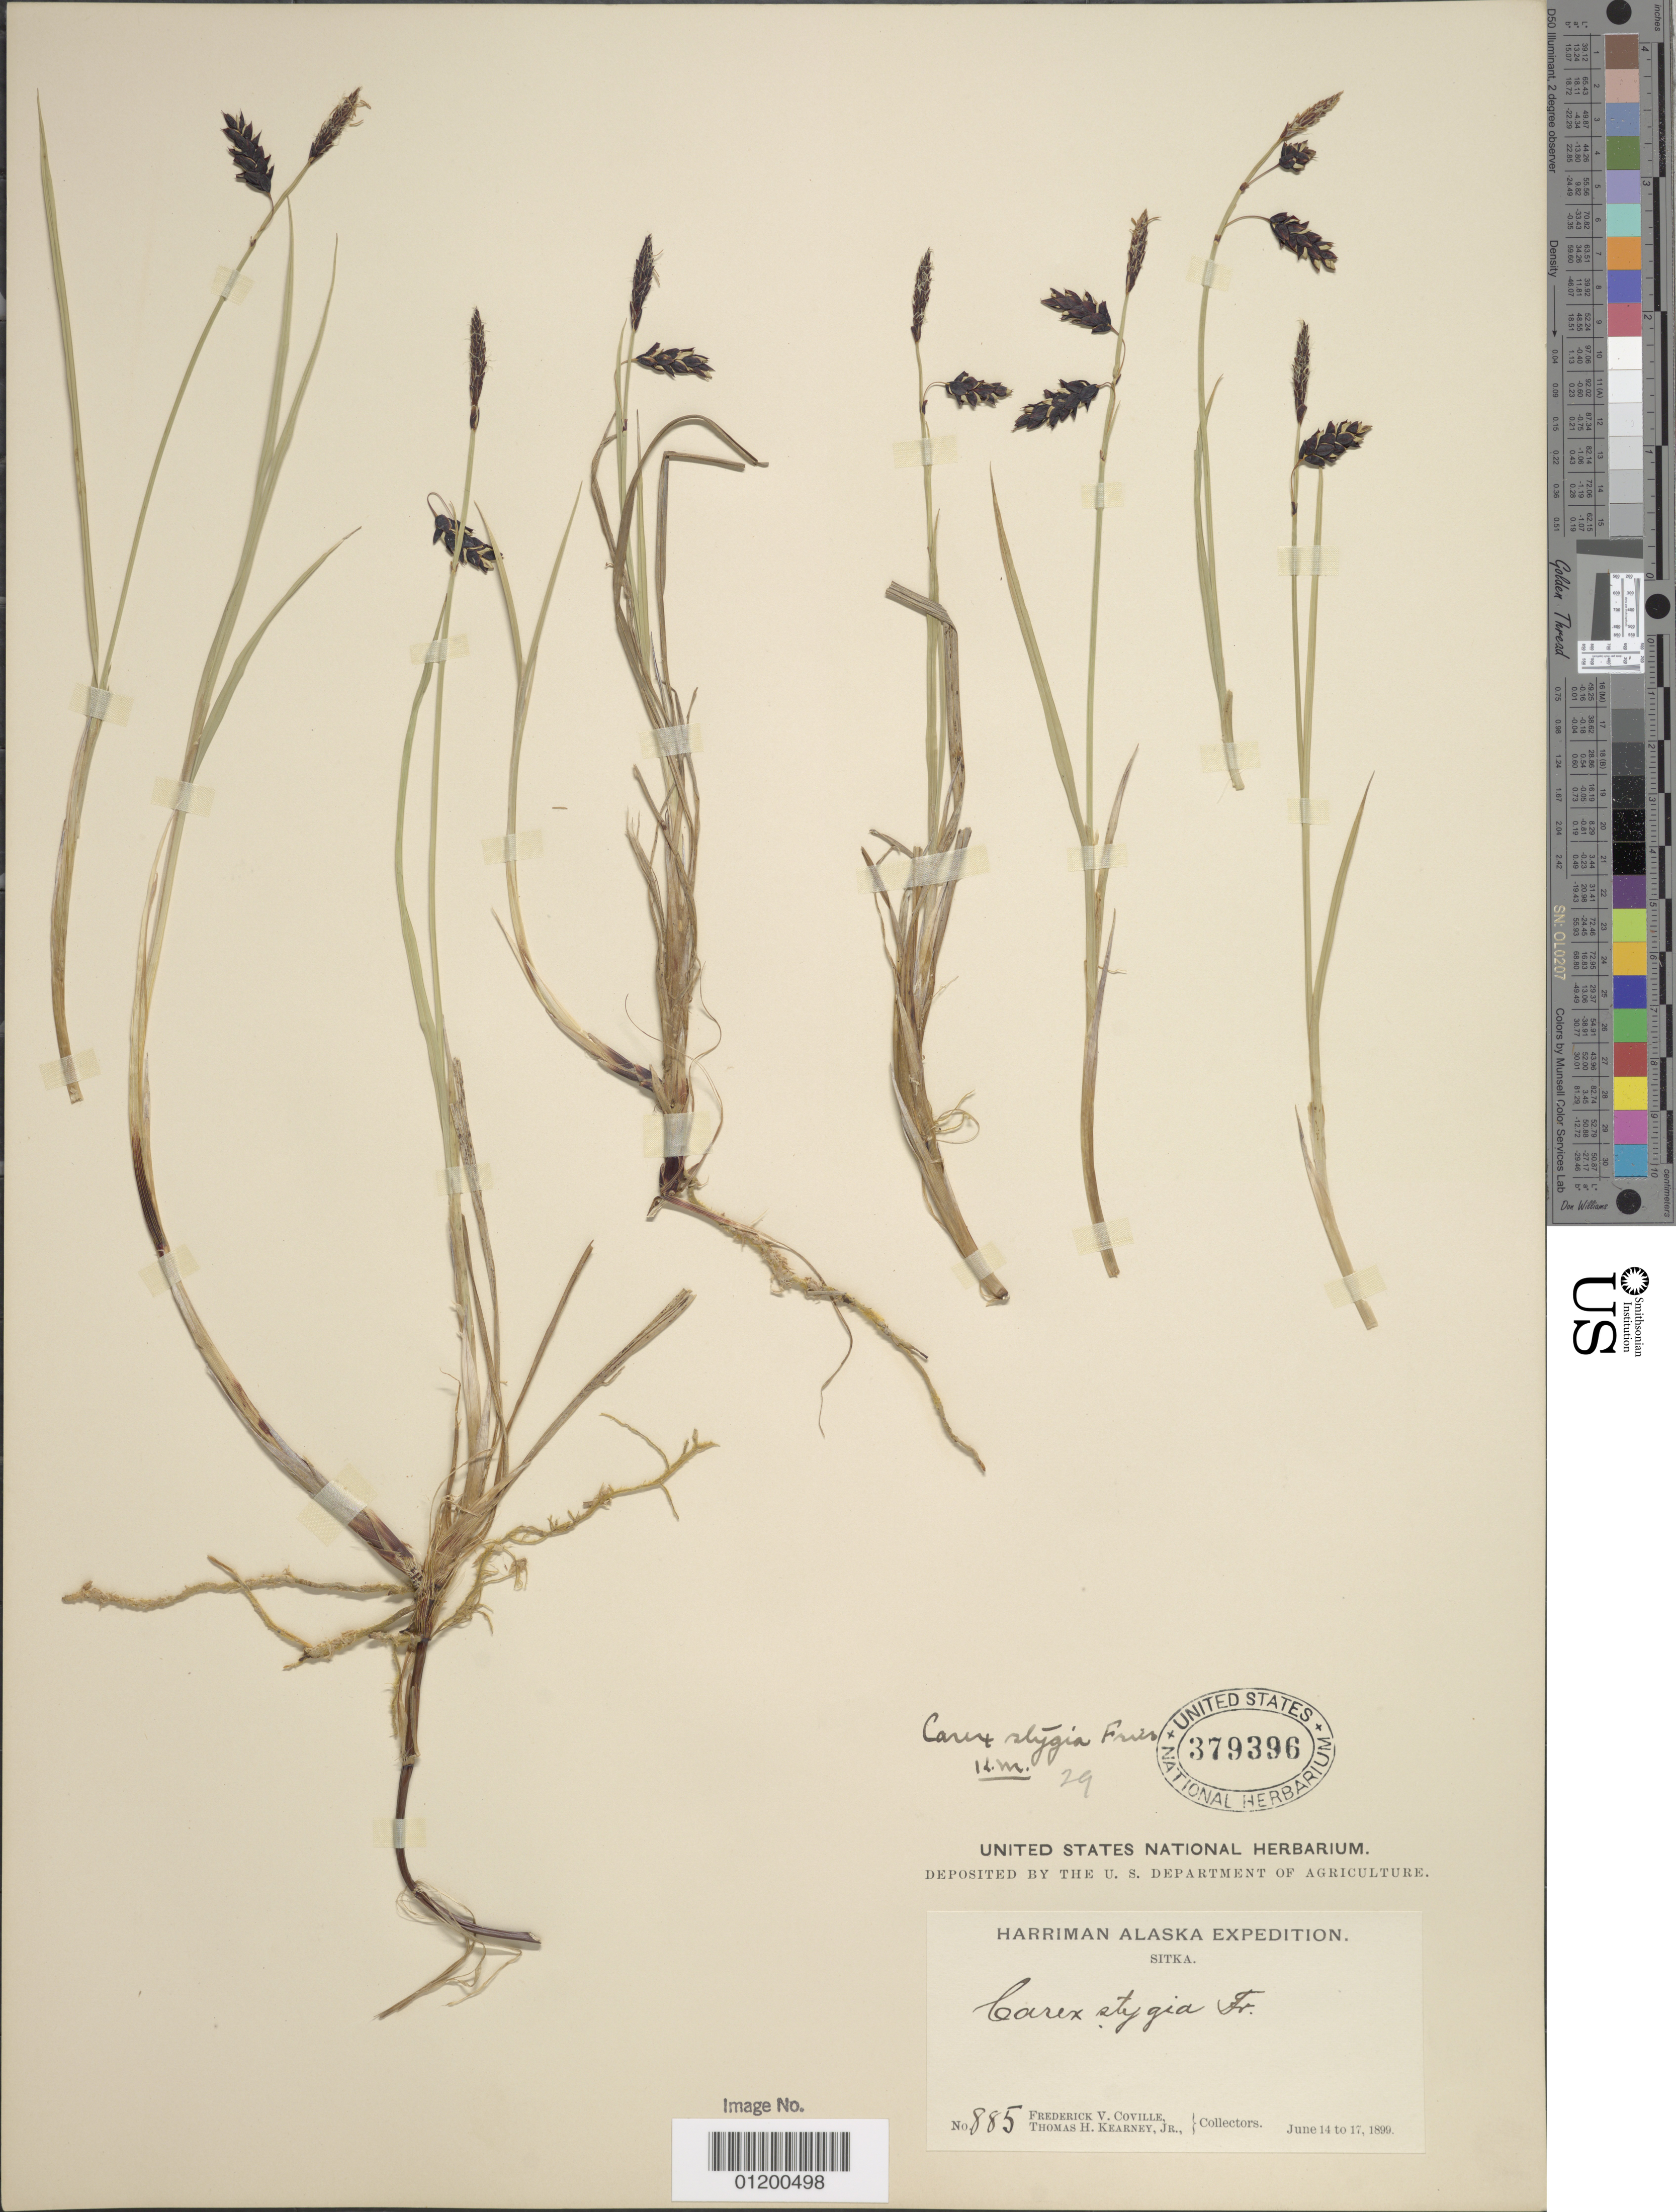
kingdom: Plantae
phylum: Tracheophyta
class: Liliopsida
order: Poales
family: Cyperaceae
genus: Carex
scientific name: Carex x stygia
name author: Fr.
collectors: F. V. Coville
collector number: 885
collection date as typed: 14 Jun 1899 to 17 Jun 1899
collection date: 1899-06-14/1899-06-17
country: United States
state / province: Alaska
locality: Sitka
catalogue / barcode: US 379396